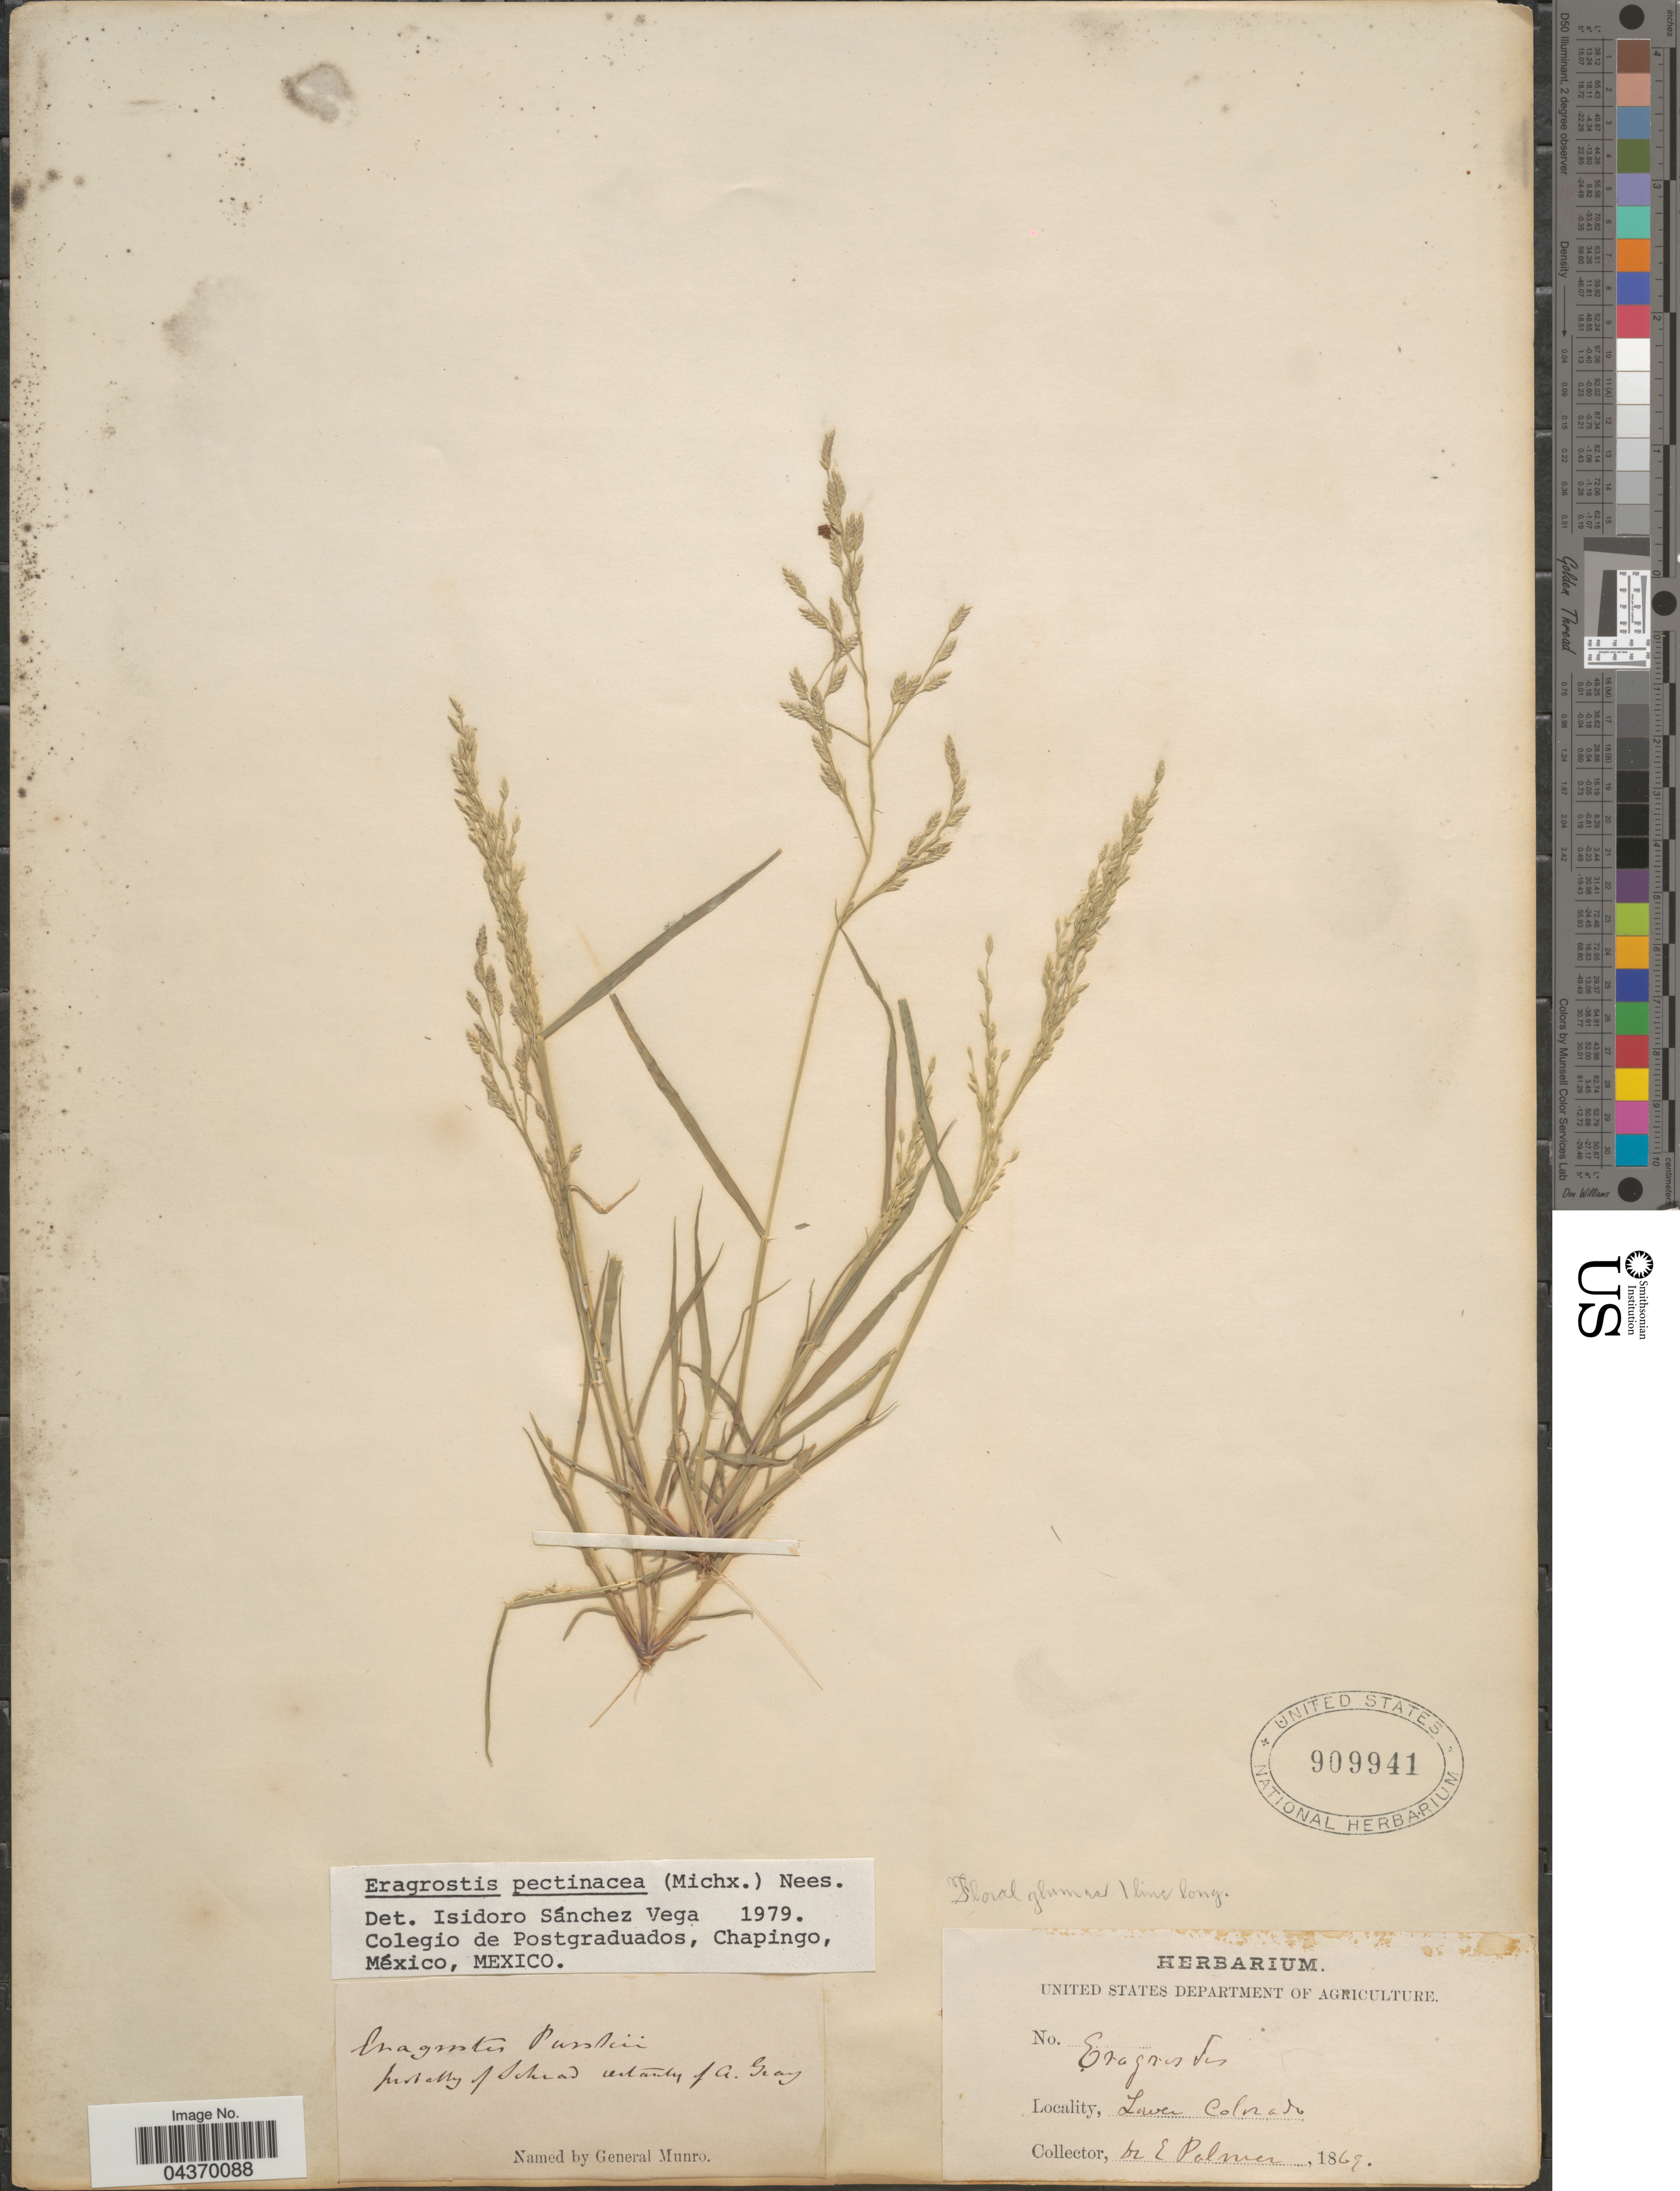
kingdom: Plantae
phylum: Tracheophyta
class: Liliopsida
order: Poales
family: Poaceae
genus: Eragrostis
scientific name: Eragrostis pectinacea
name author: (Michx.) Nees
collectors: E. Palmer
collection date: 1869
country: United States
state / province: Colorado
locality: Lower Colorado.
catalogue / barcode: US 909941